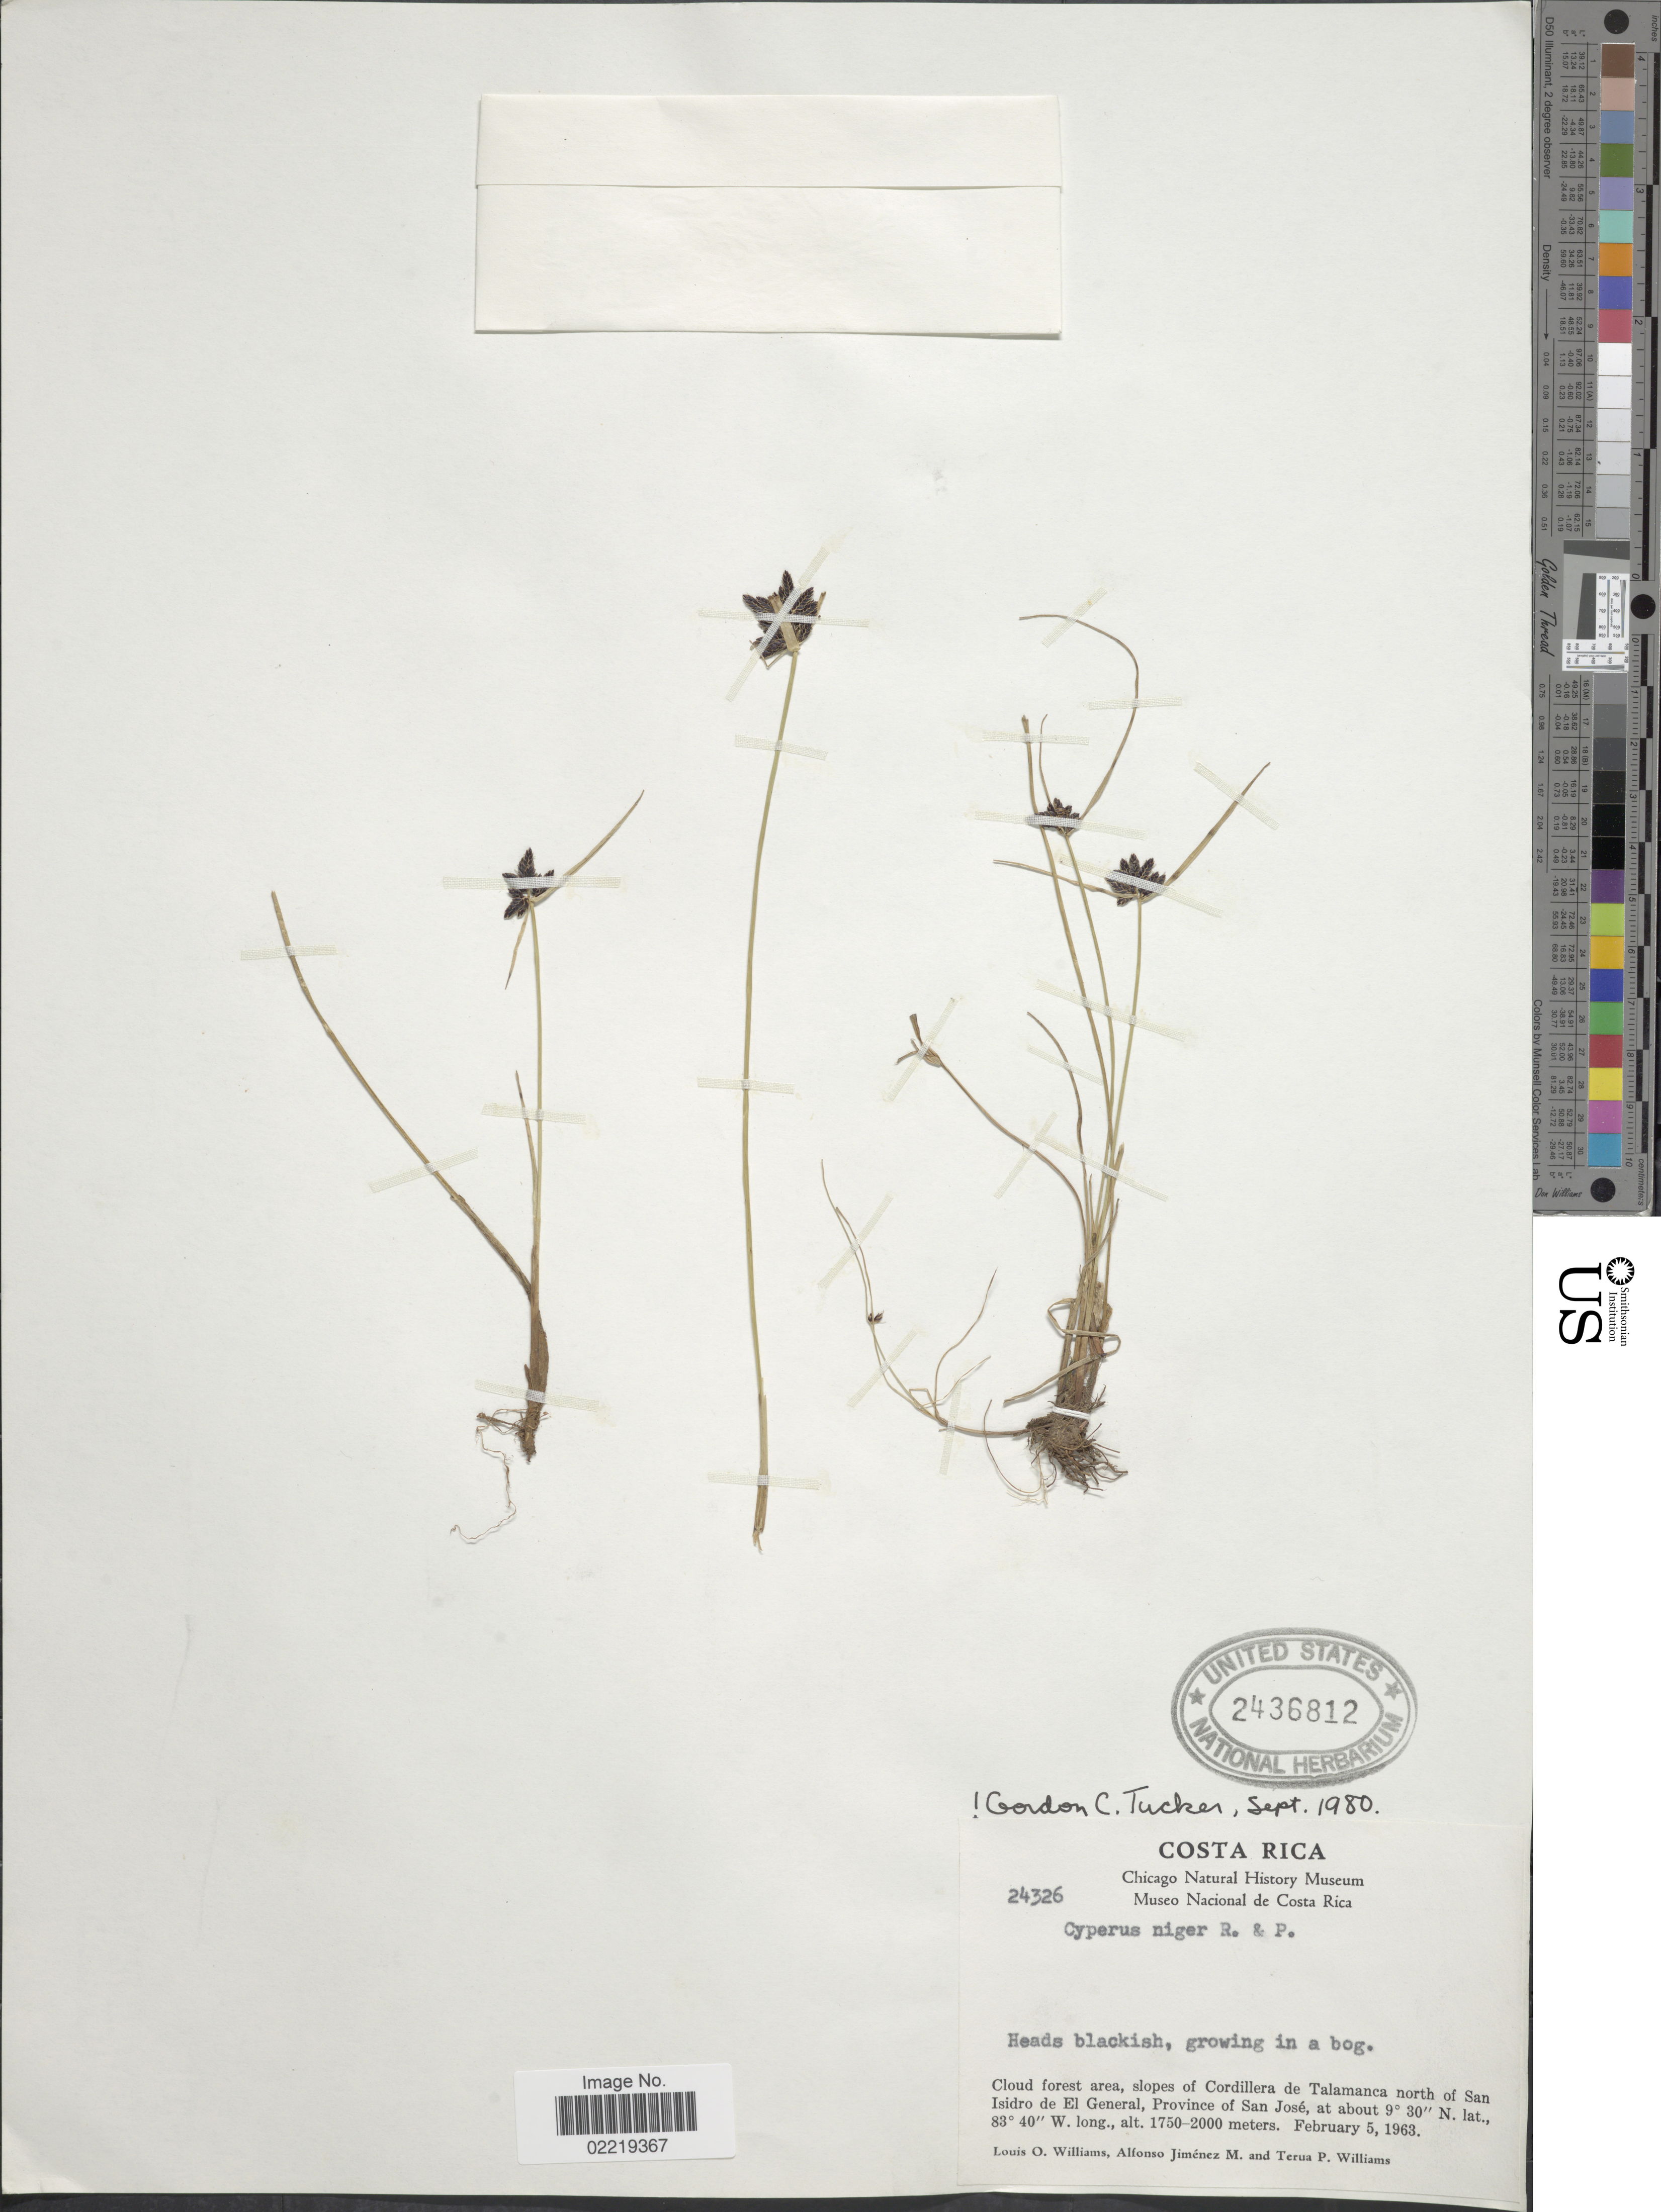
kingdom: Plantae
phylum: Tracheophyta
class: Liliopsida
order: Poales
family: Cyperaceae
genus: Cyperus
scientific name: Cyperus niger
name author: Ruiz & Pav.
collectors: L. O. Williams, A. Jimenez M. & T. P. Williams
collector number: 24326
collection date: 1963-02-05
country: Costa Rica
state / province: San José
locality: Cloud forest area, slopes of Cordillera de Talamanca north of San Isidro de El General, Province of San Jose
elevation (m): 1750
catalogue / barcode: US 2436812